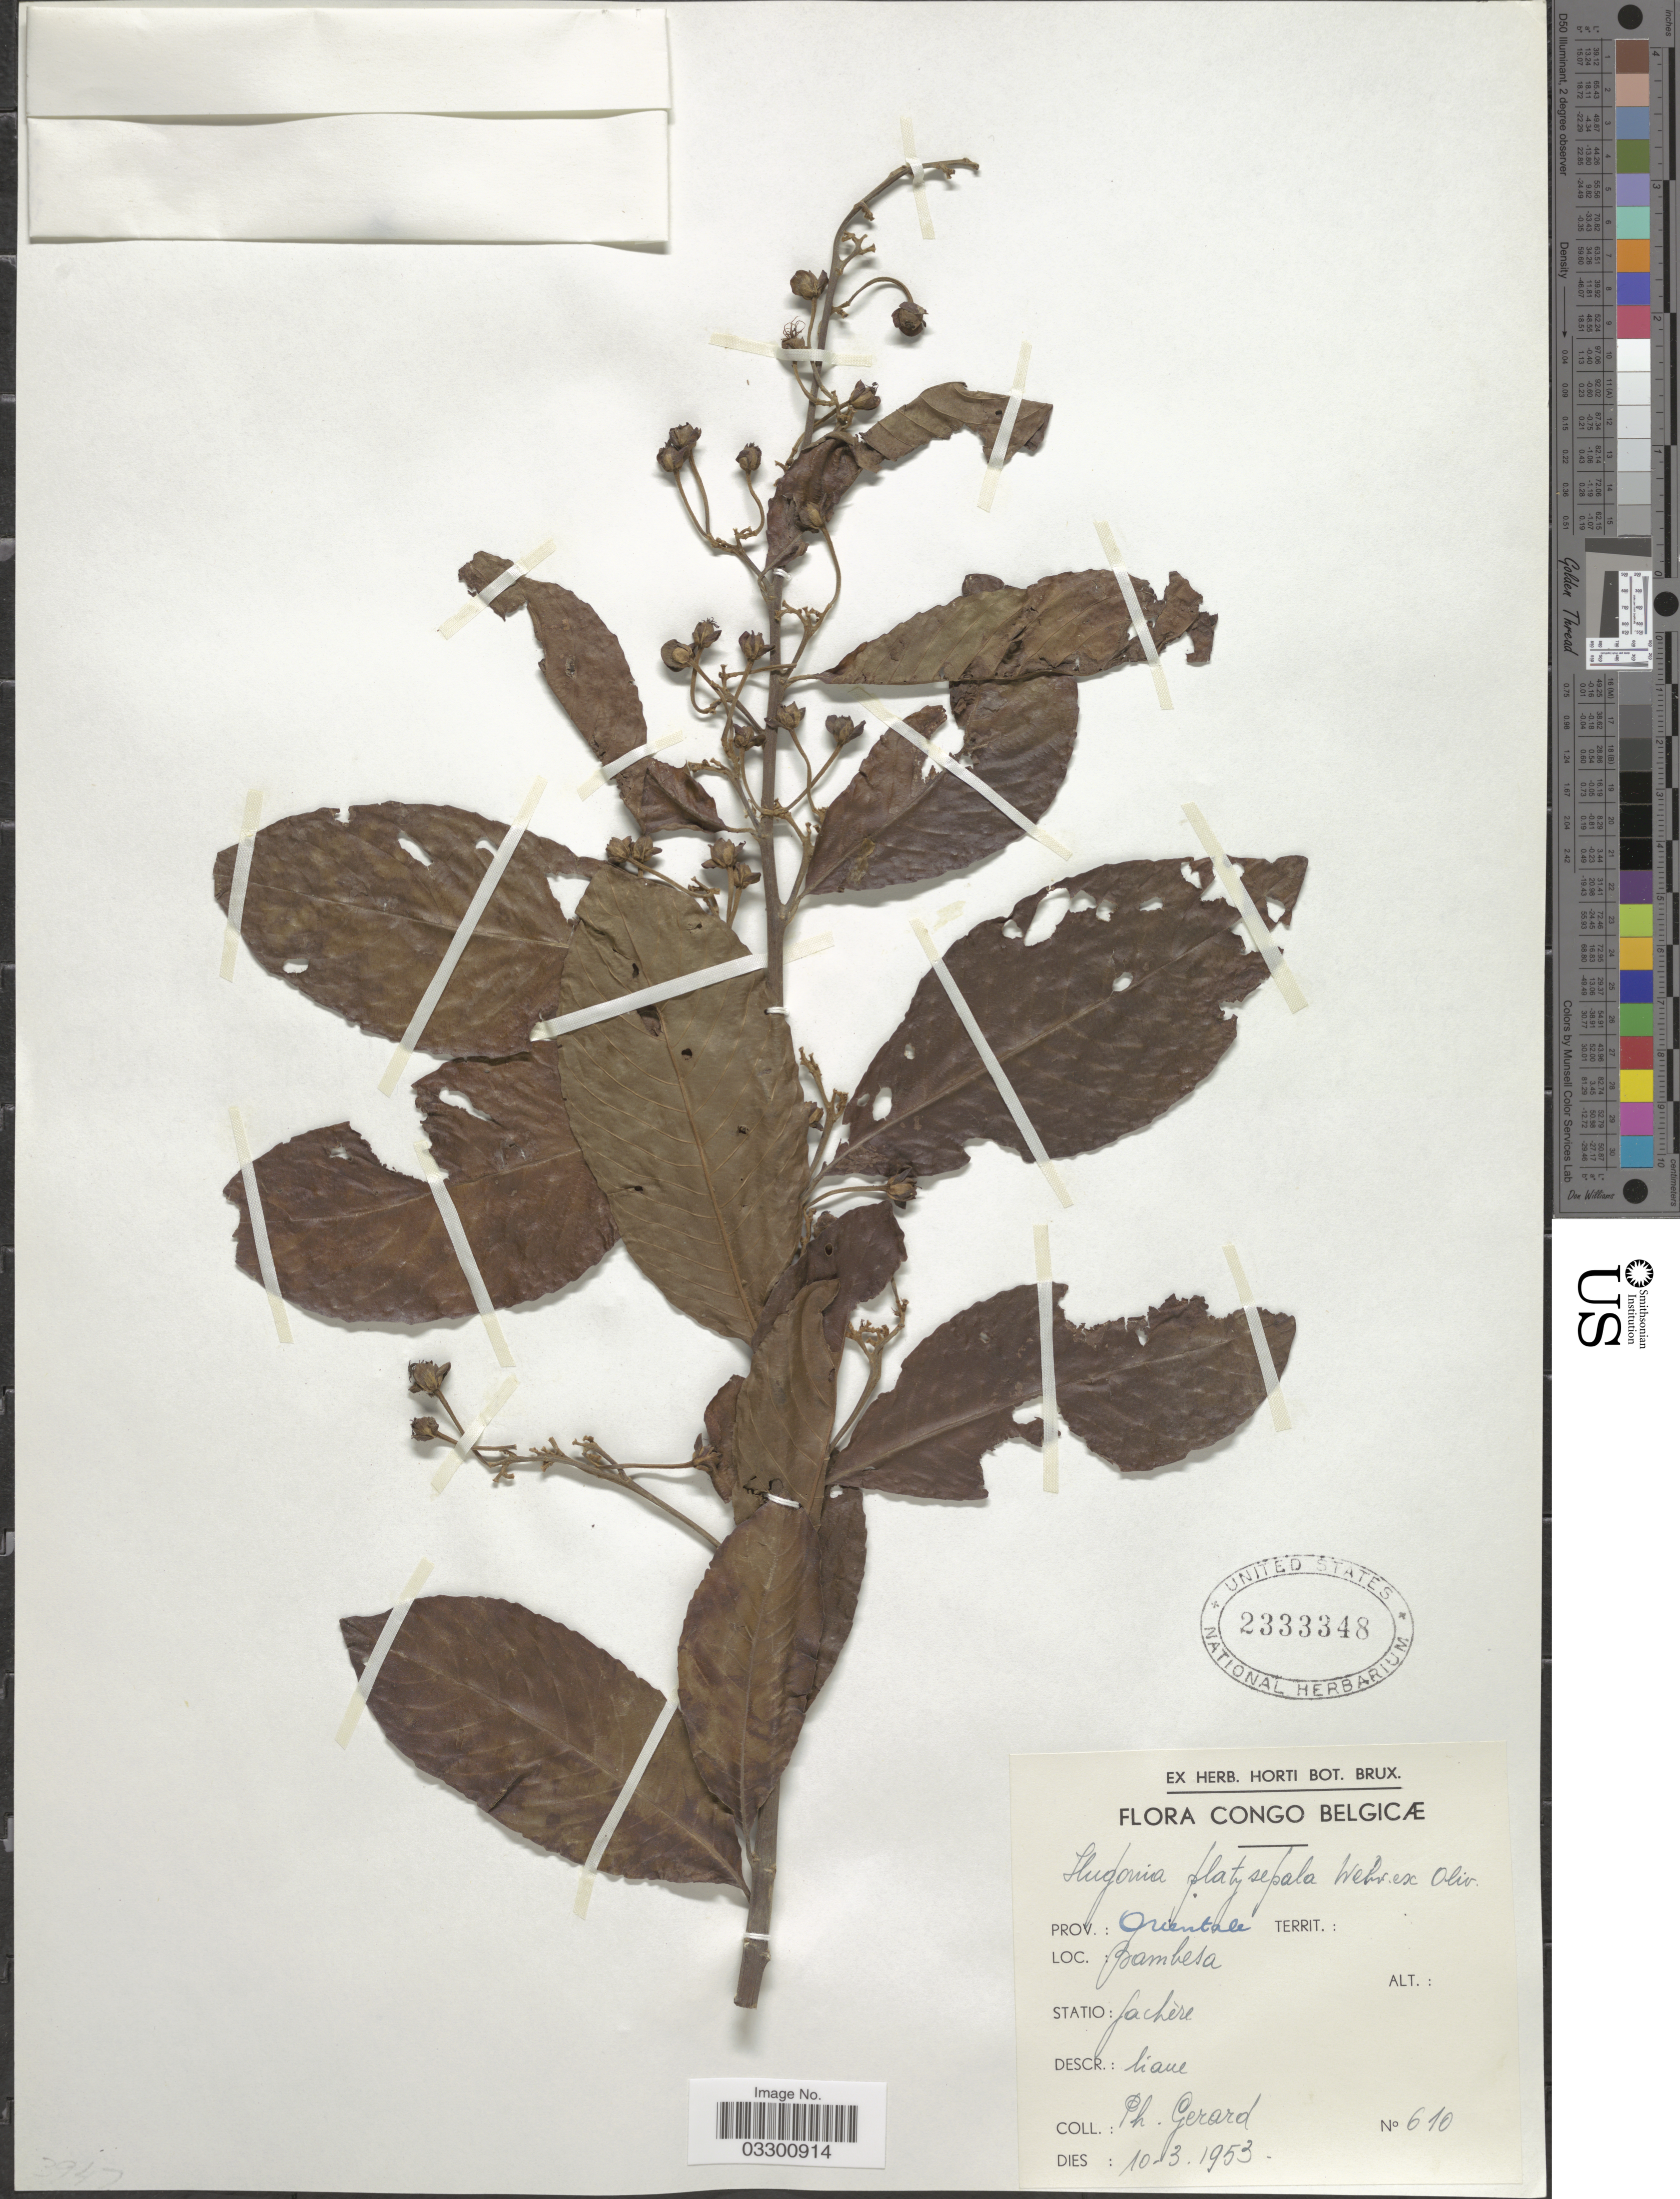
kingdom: Plantae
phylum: Tracheophyta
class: Magnoliopsida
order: Malpighiales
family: Linaceae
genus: Hugonia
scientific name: Hugonia platysepala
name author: Welw. ex Oliv.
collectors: P. Gerard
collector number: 610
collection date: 1953-03-10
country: Congo, Democratic Republic of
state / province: Bas-Uele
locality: Congo Belgicæ, Bambesa.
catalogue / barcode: US 2333348